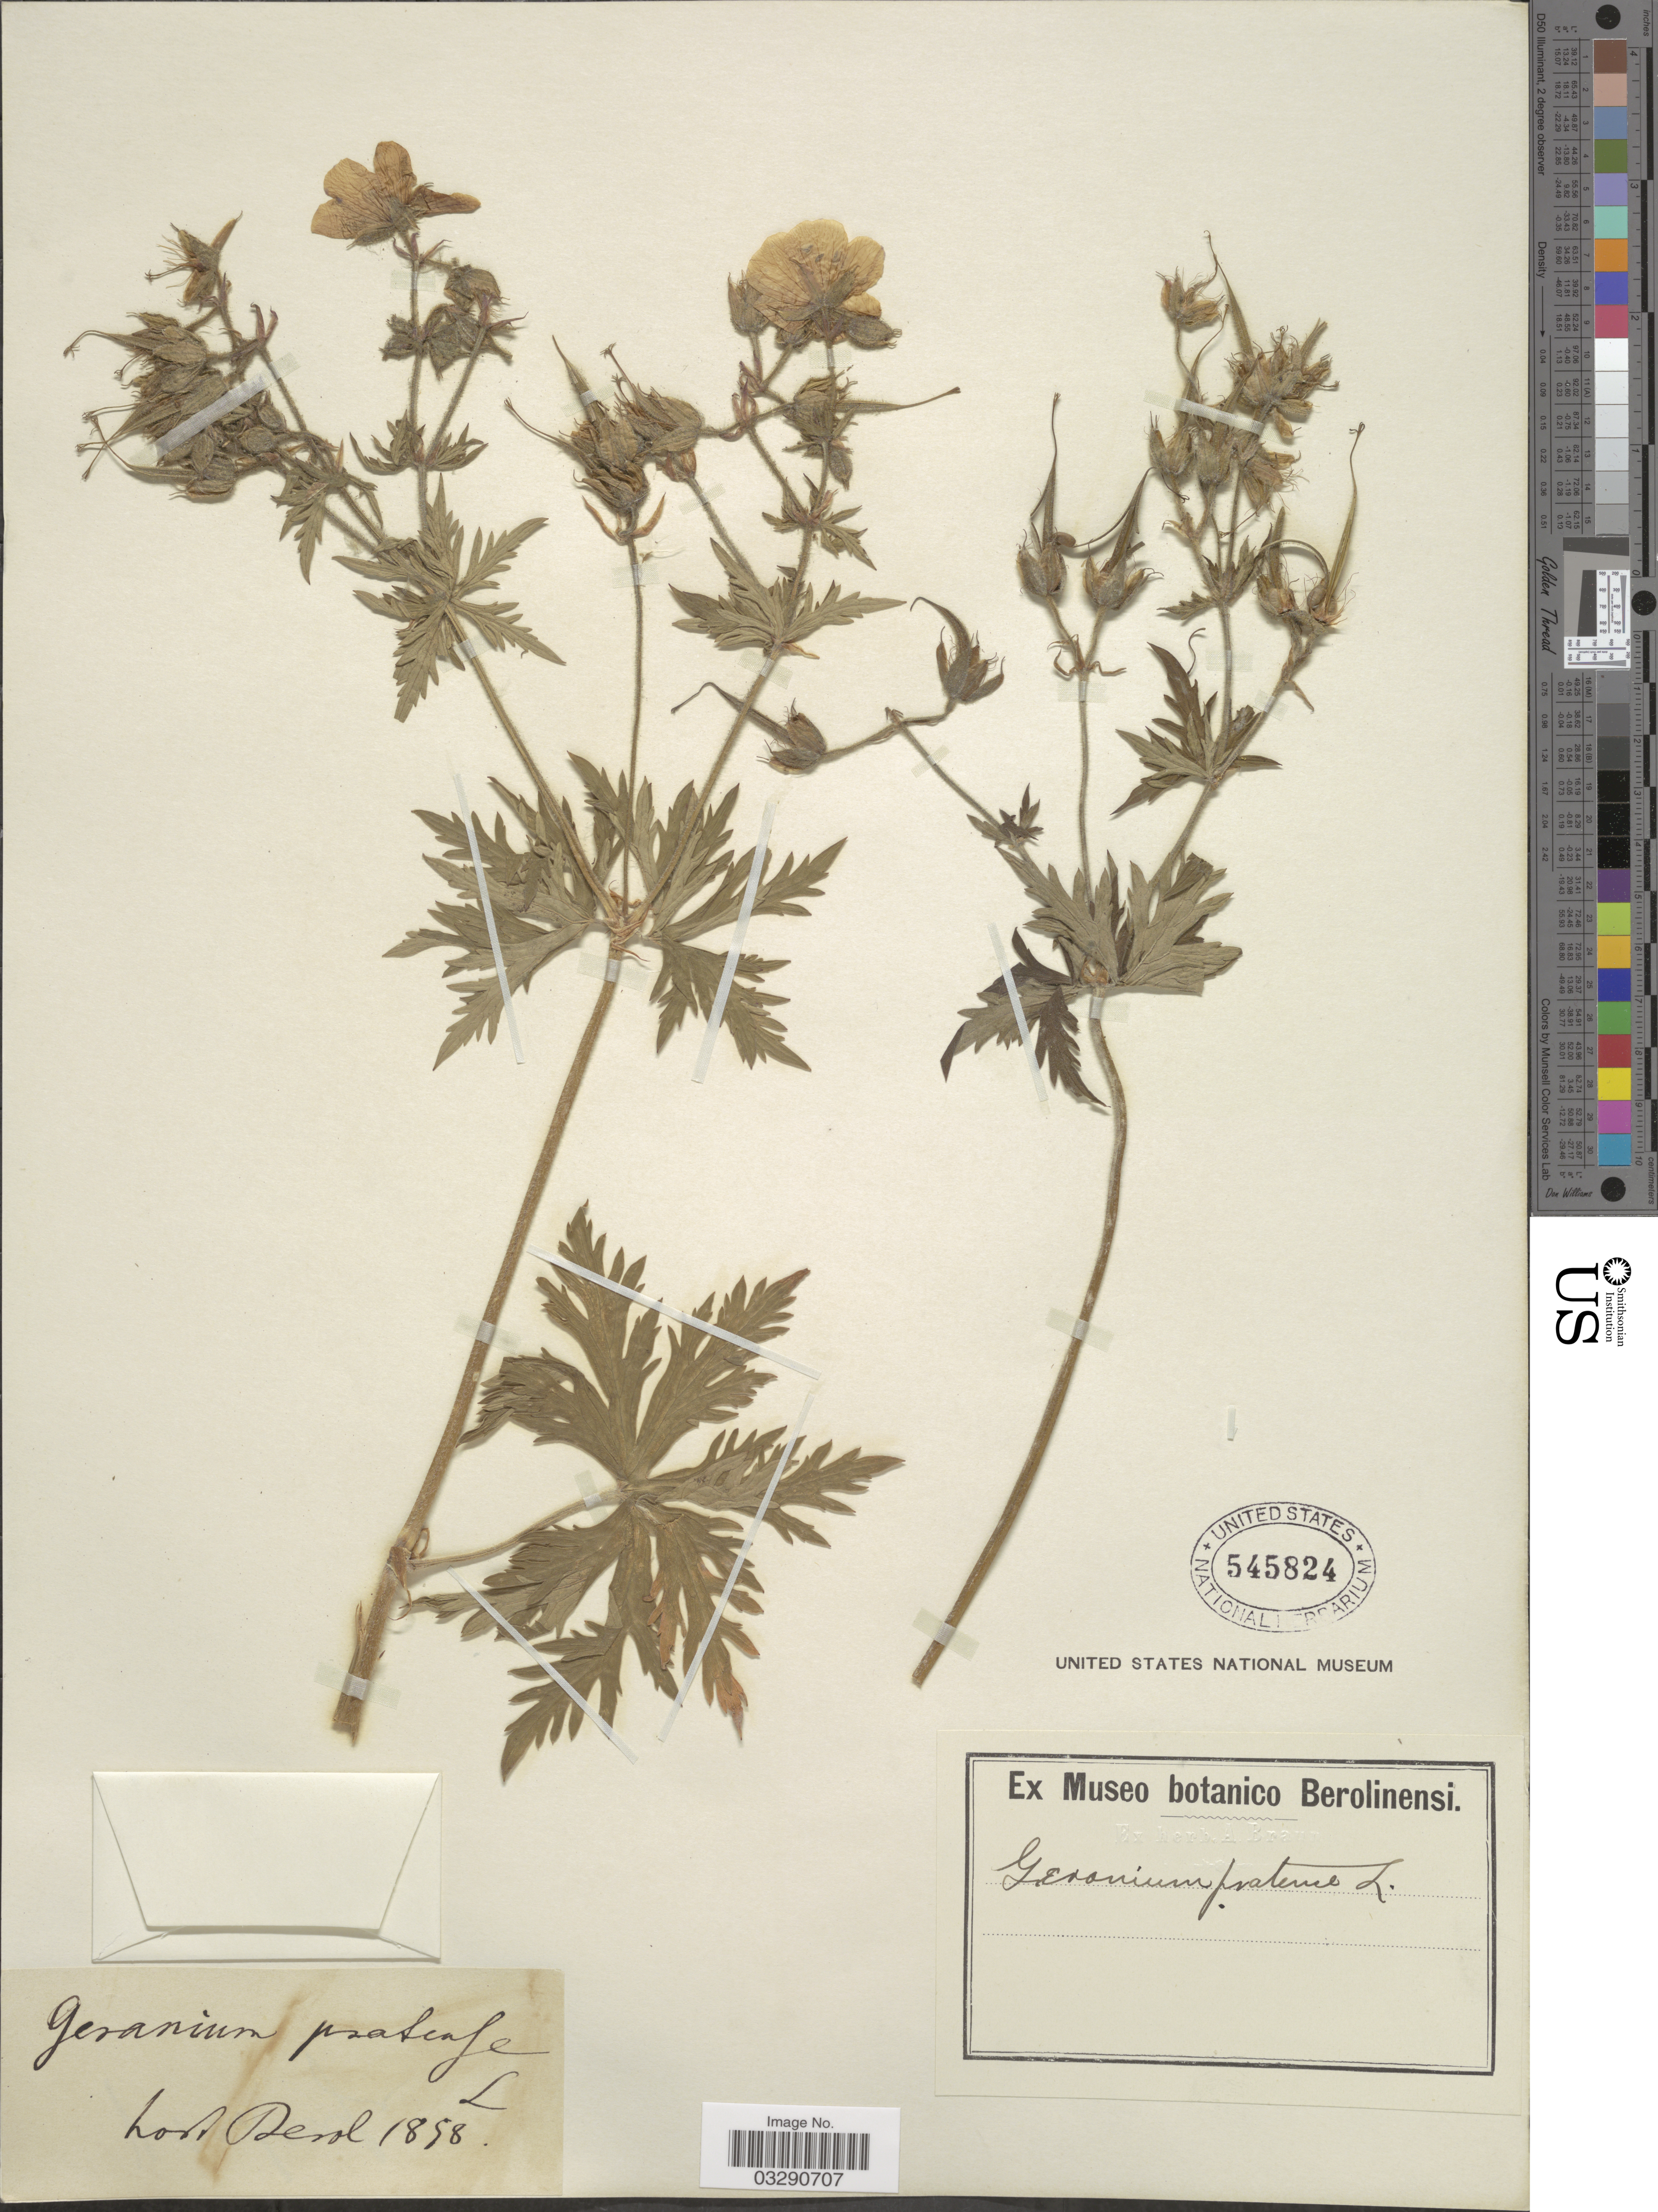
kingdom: Plantae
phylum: Tracheophyta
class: Magnoliopsida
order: Geraniales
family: Geraniaceae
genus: Geranium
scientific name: Geranium pratense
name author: L.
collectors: Hort. Berol.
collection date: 1858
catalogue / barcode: US 545824